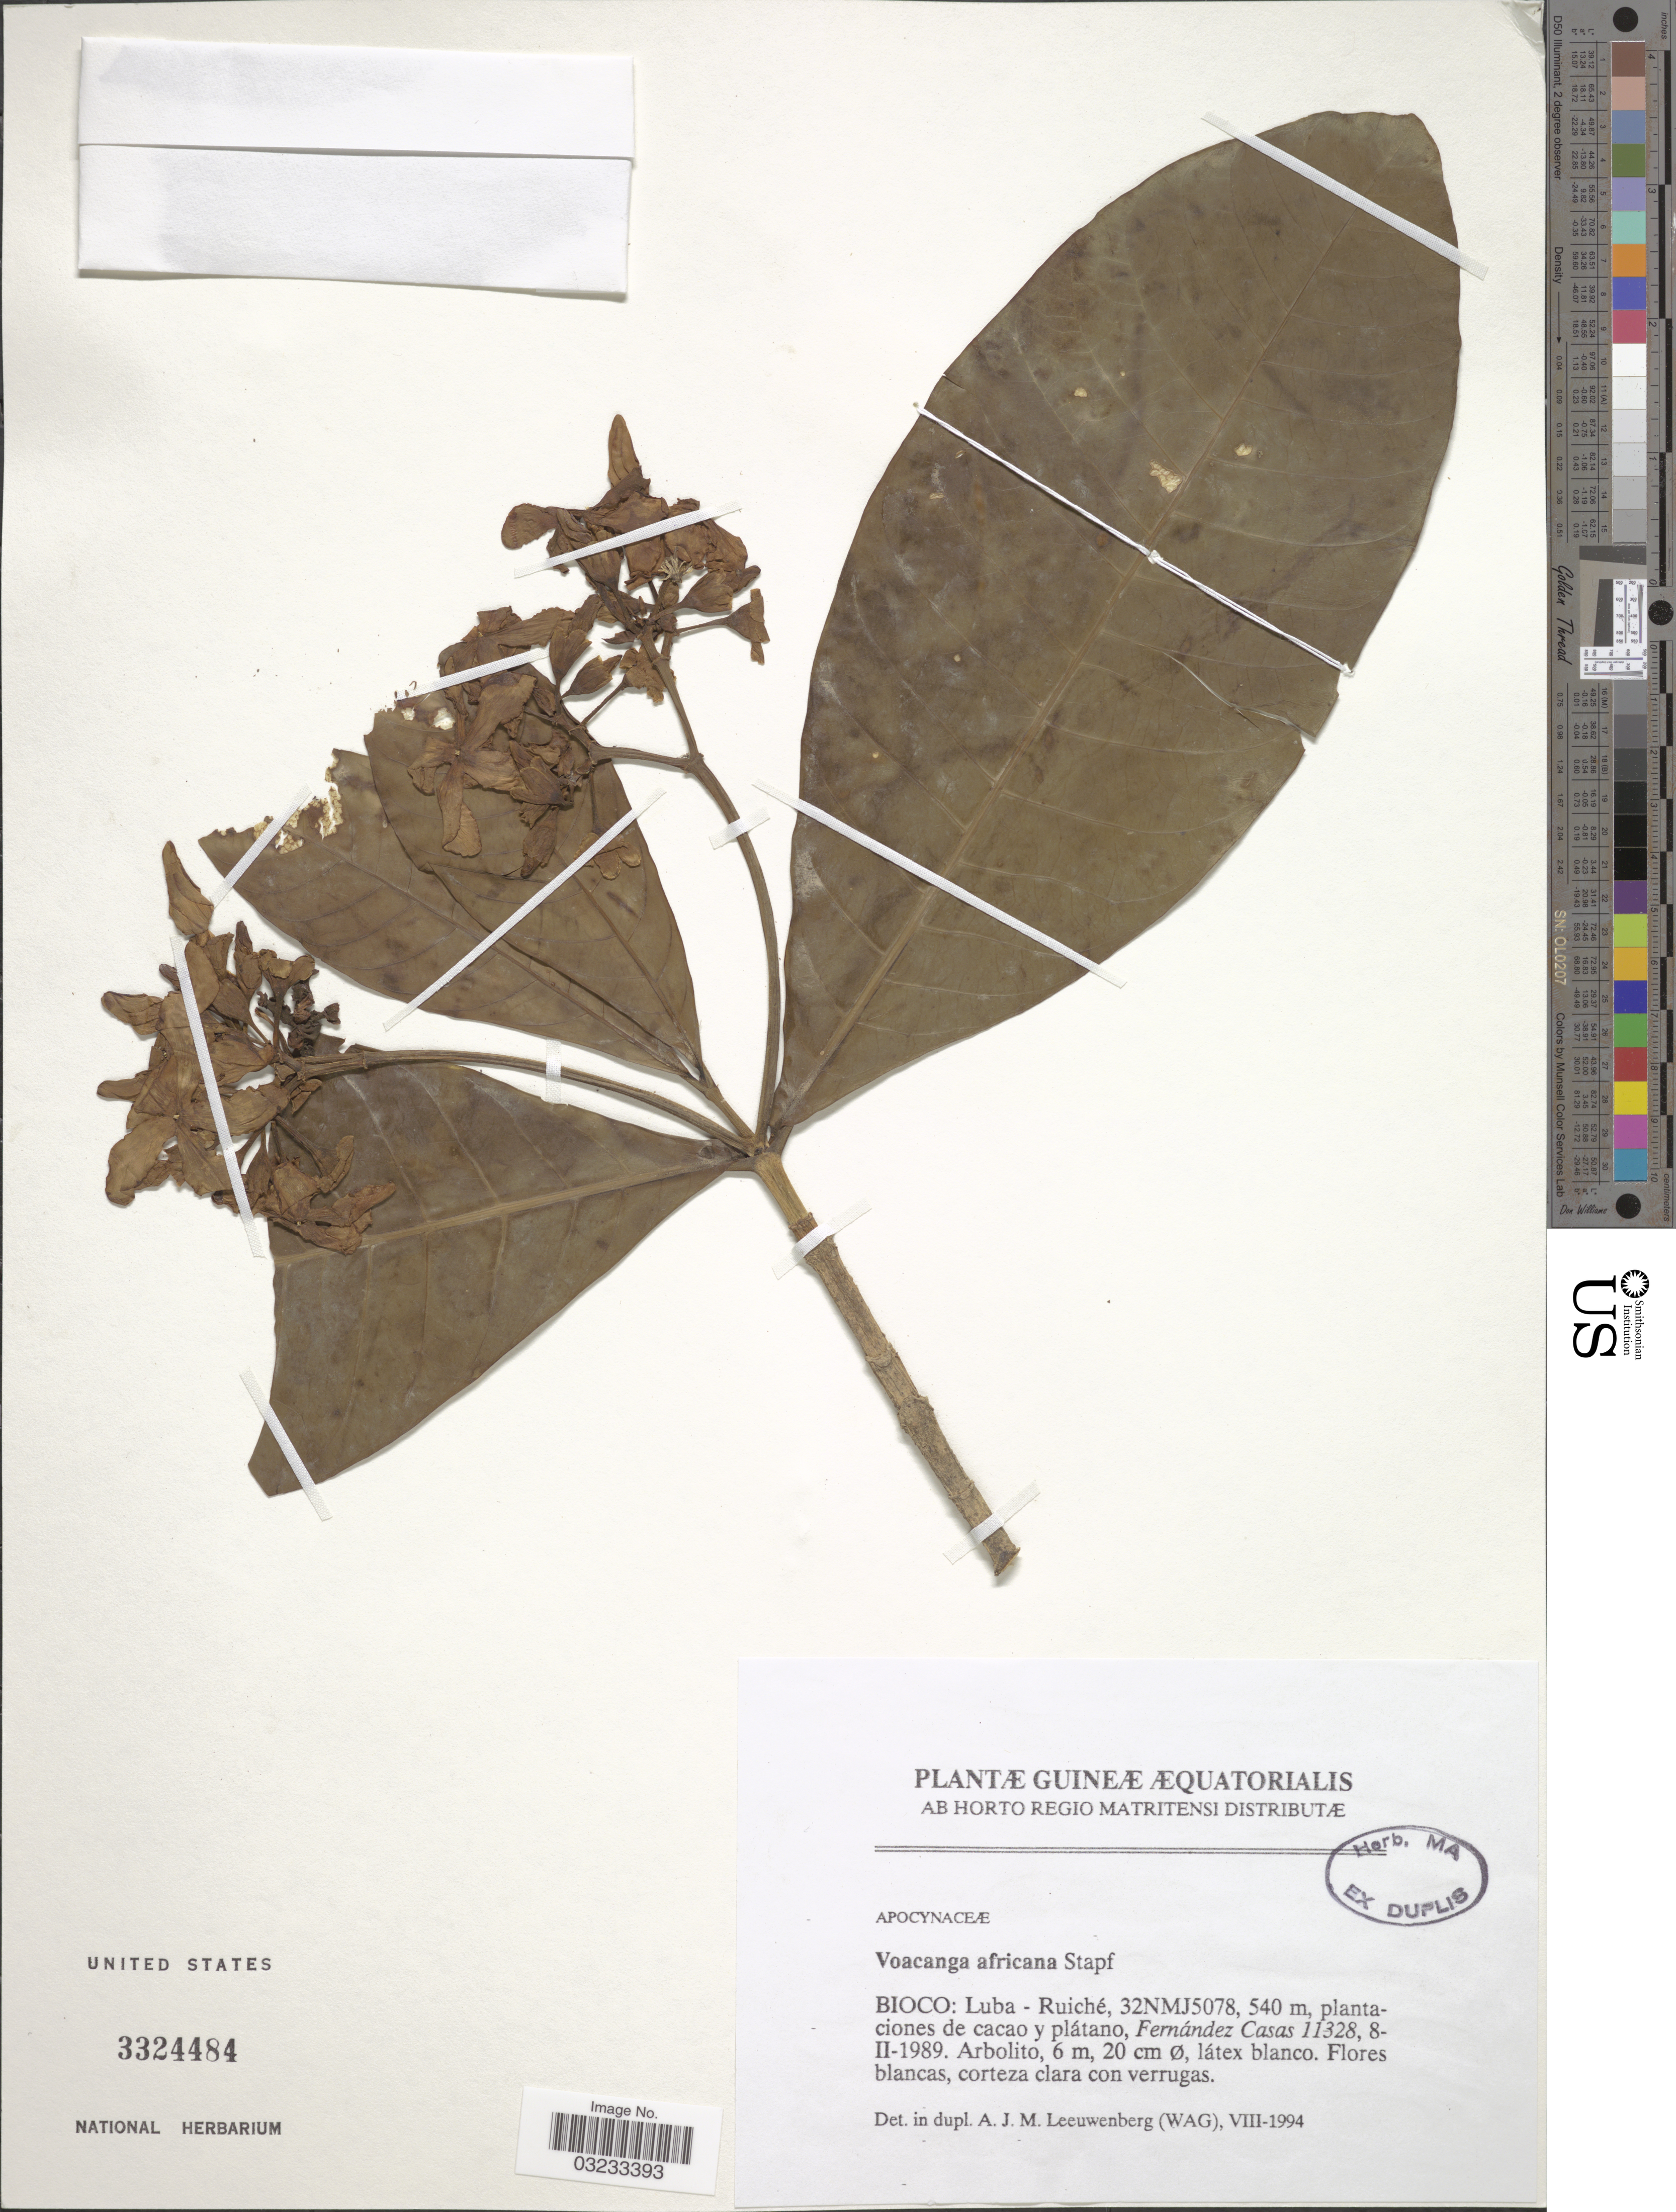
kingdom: Plantae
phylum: Tracheophyta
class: Magnoliopsida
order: Gentianales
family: Apocynaceae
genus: Voacanga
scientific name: Voacanga africana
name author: Stapf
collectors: F. Casas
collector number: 11328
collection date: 1989-02-08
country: Equatorial Guinea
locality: Guineæ Æquatorialis, Bioco: Luba - Ruiché, 32NMJ5078.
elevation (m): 540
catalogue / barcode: US 3324484